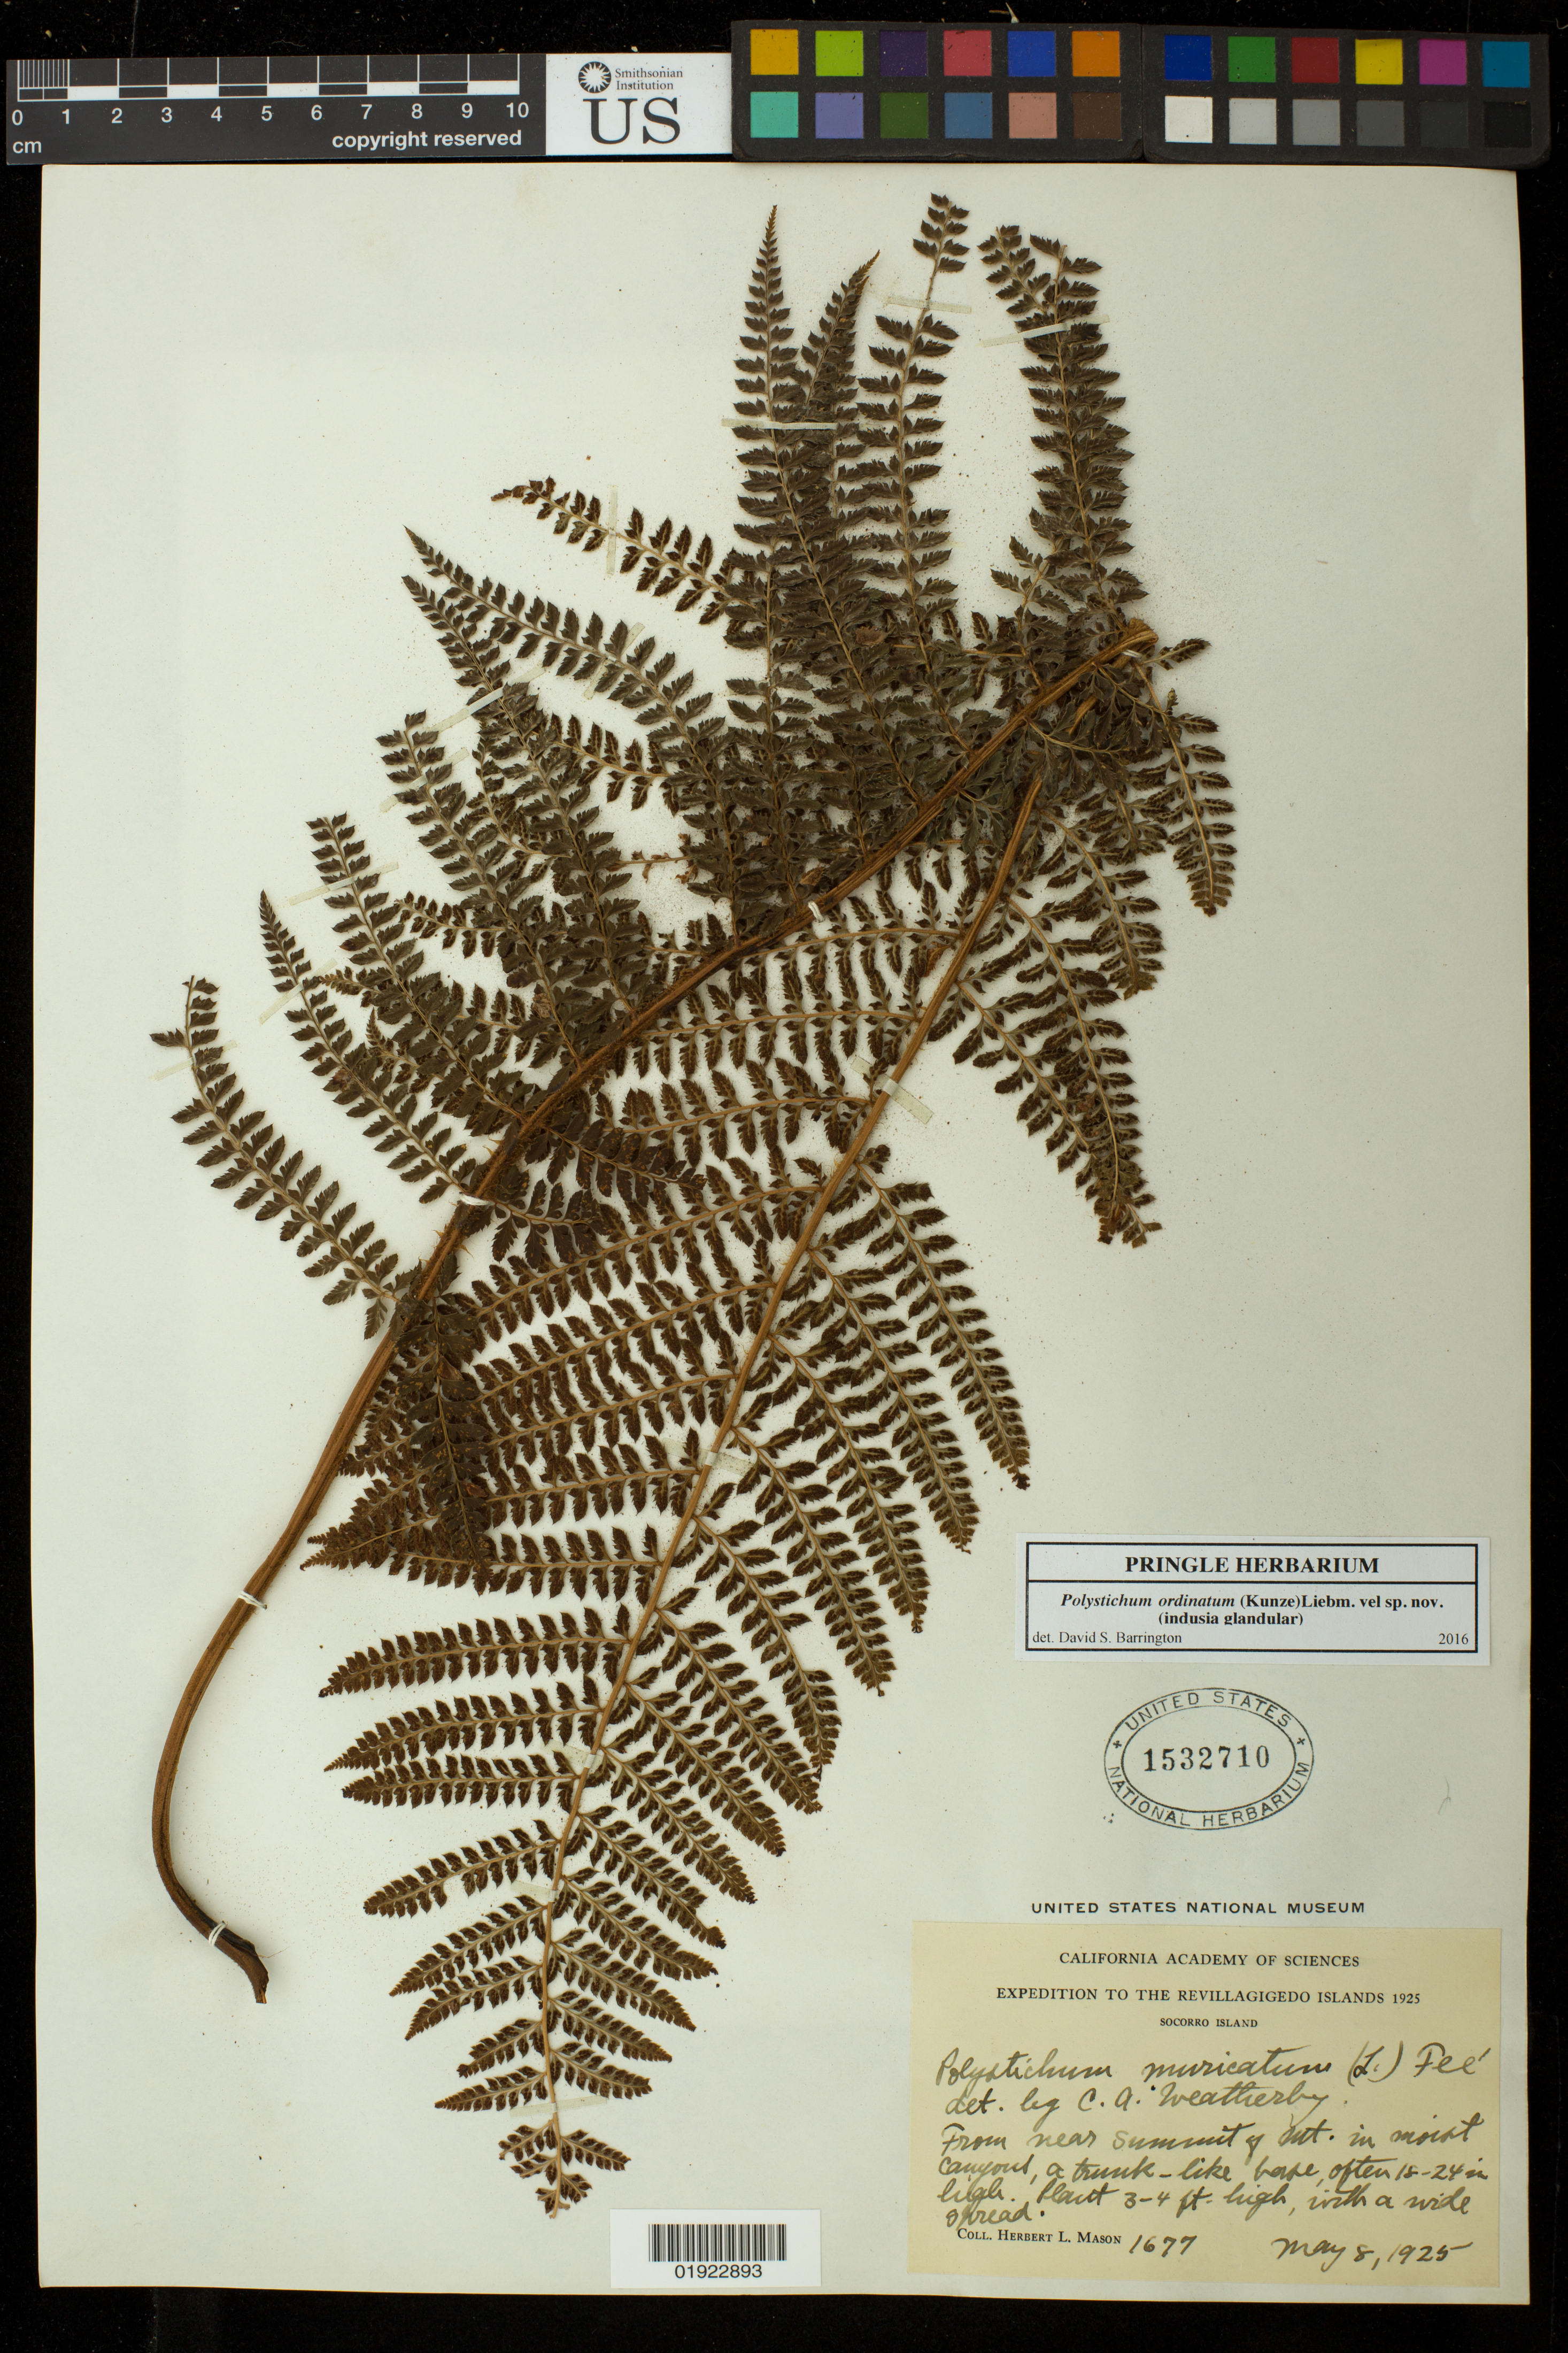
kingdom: Plantae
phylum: Tracheophyta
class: Polypodiopsida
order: Polypodiales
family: Dryopteridaceae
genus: Polystichum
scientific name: Polystichum ordinatum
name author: (Kunze) Liebm.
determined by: Barrington, D. S., Curator (VT), University of Vermont (UNITED STATES)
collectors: H. L. Mason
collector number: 1677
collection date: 1925-05-08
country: Mexico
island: Socorro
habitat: From near summit & mt. in moist canyons.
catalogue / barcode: US 1532710